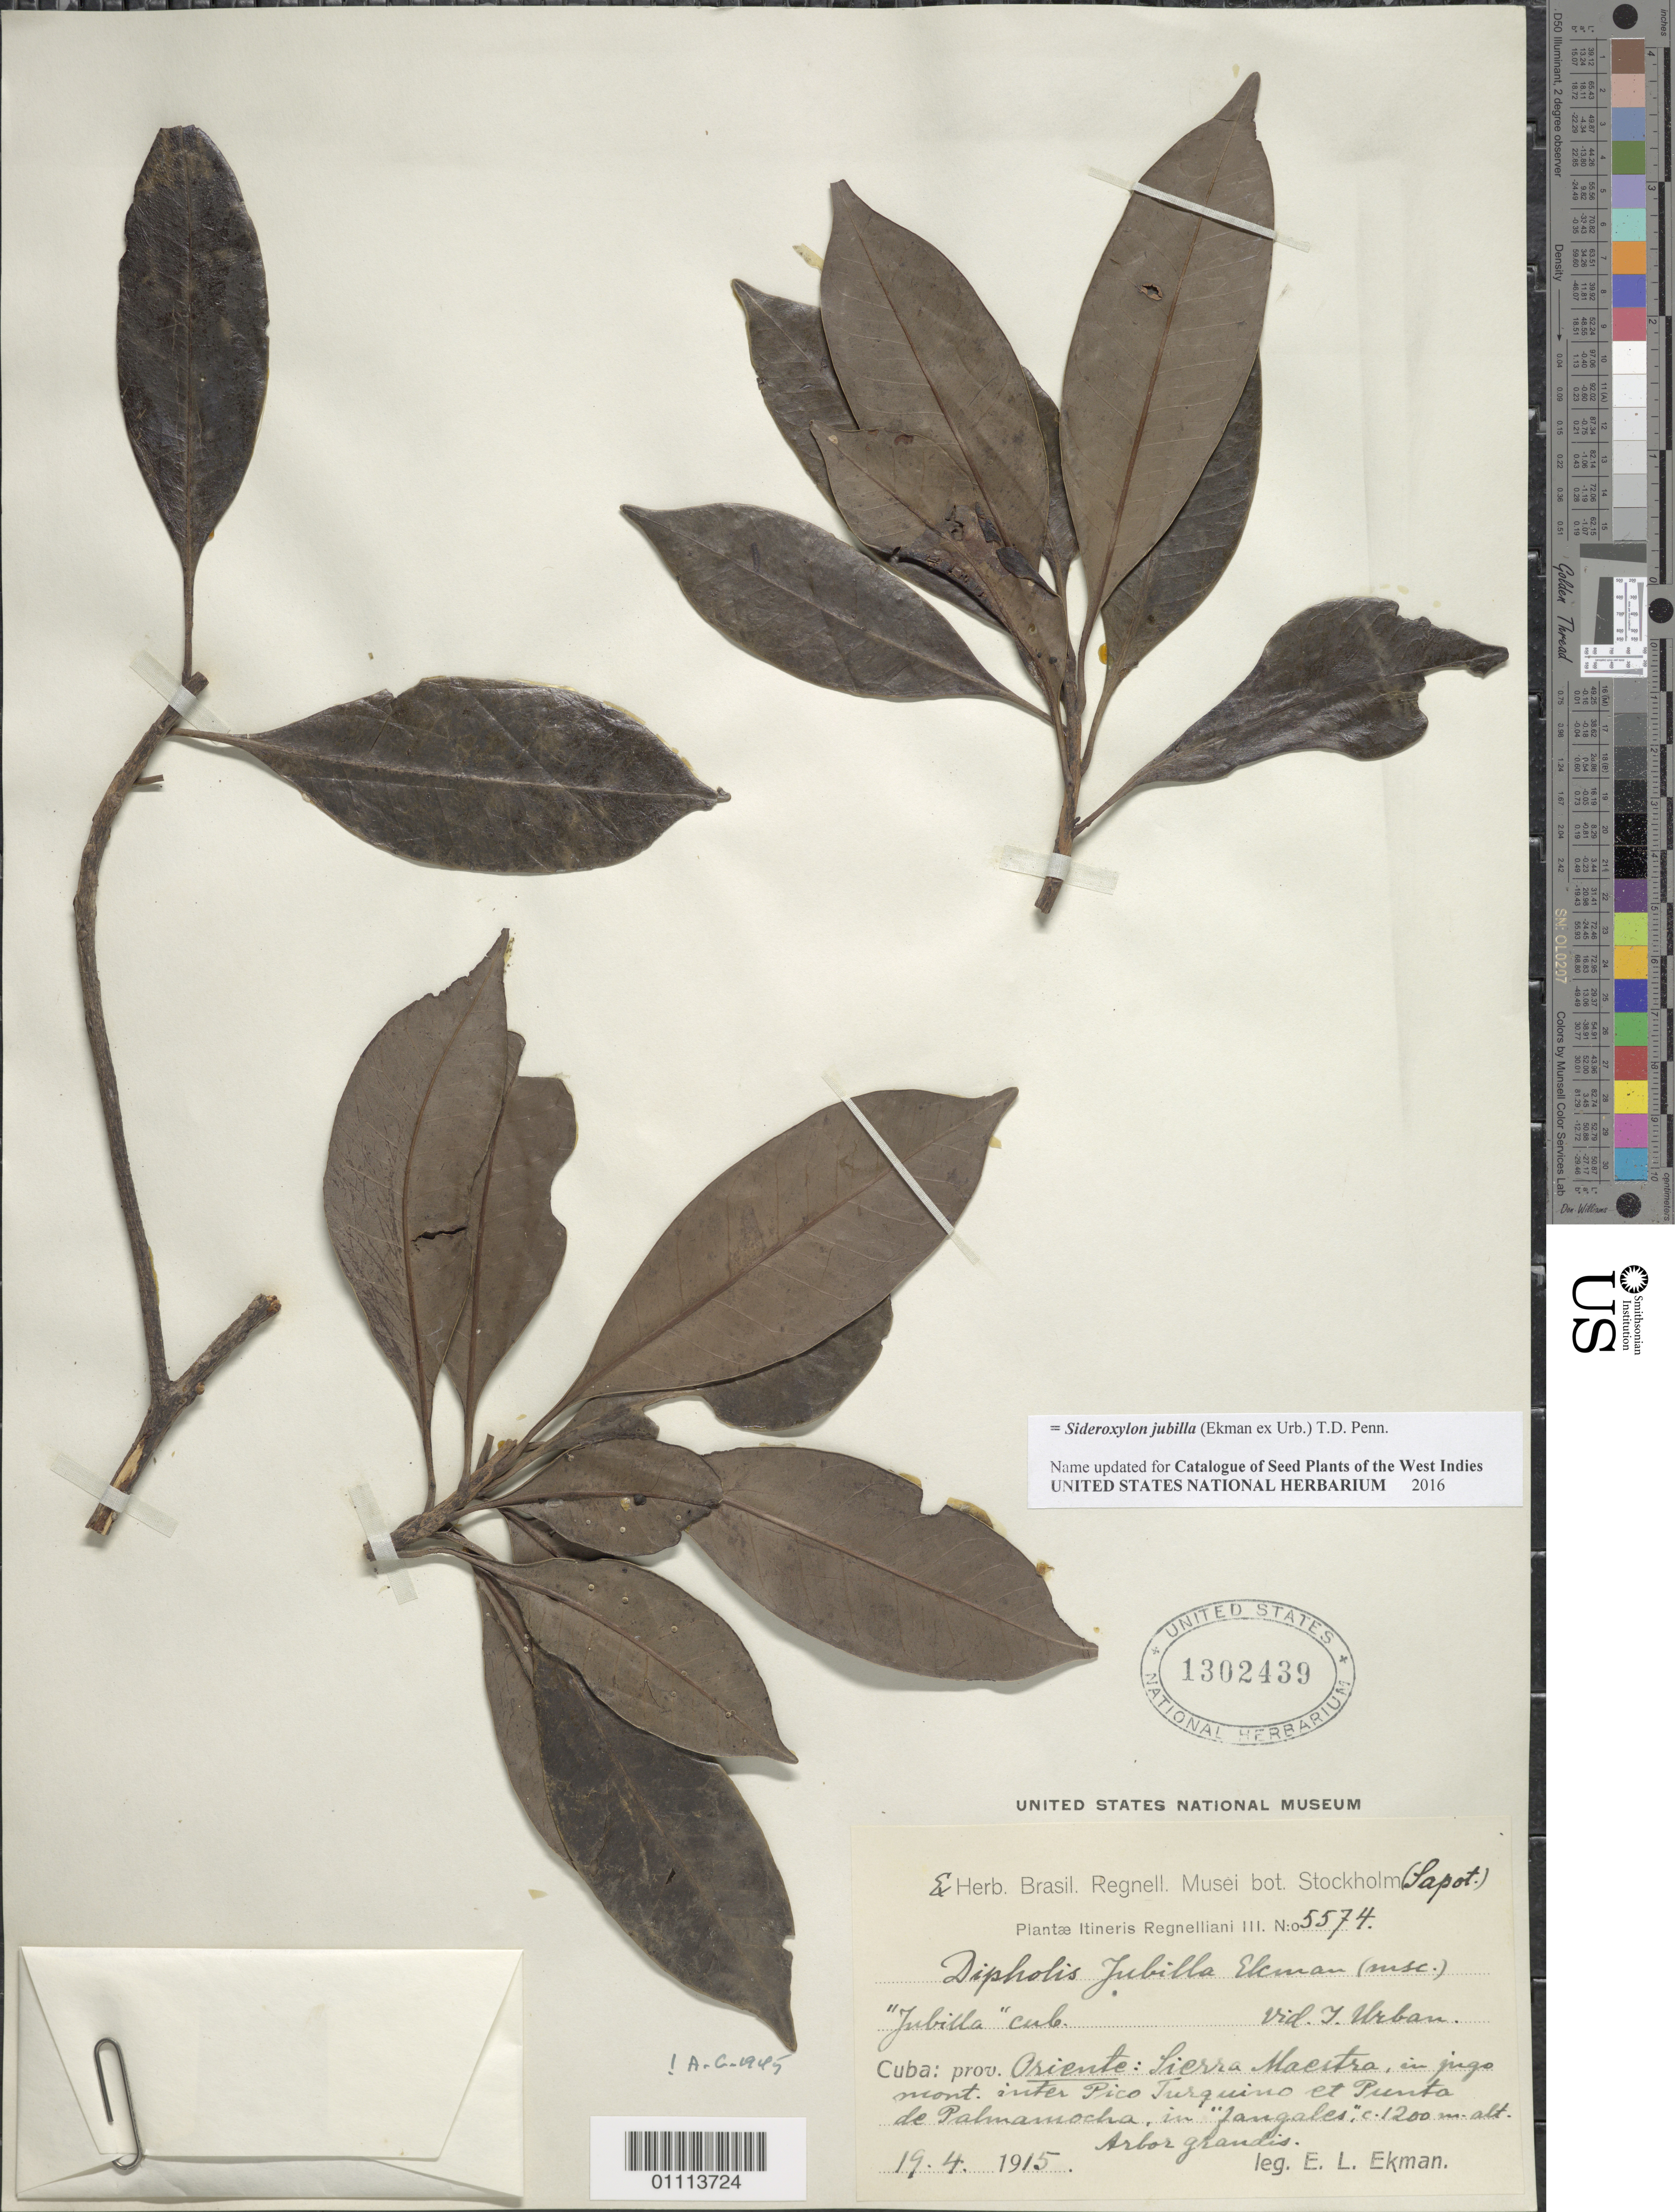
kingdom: Plantae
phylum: Tracheophyta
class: Magnoliopsida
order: Ericales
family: Sapotaceae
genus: Dipholis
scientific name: Dipholis jubilla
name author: Ekman ex Urb.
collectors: E. L. Ekman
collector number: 5574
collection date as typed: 19 Apr 1915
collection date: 1915-04-19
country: Cuba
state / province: Granma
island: Cuba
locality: Sierra Maestra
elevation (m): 1200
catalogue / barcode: US 1302439